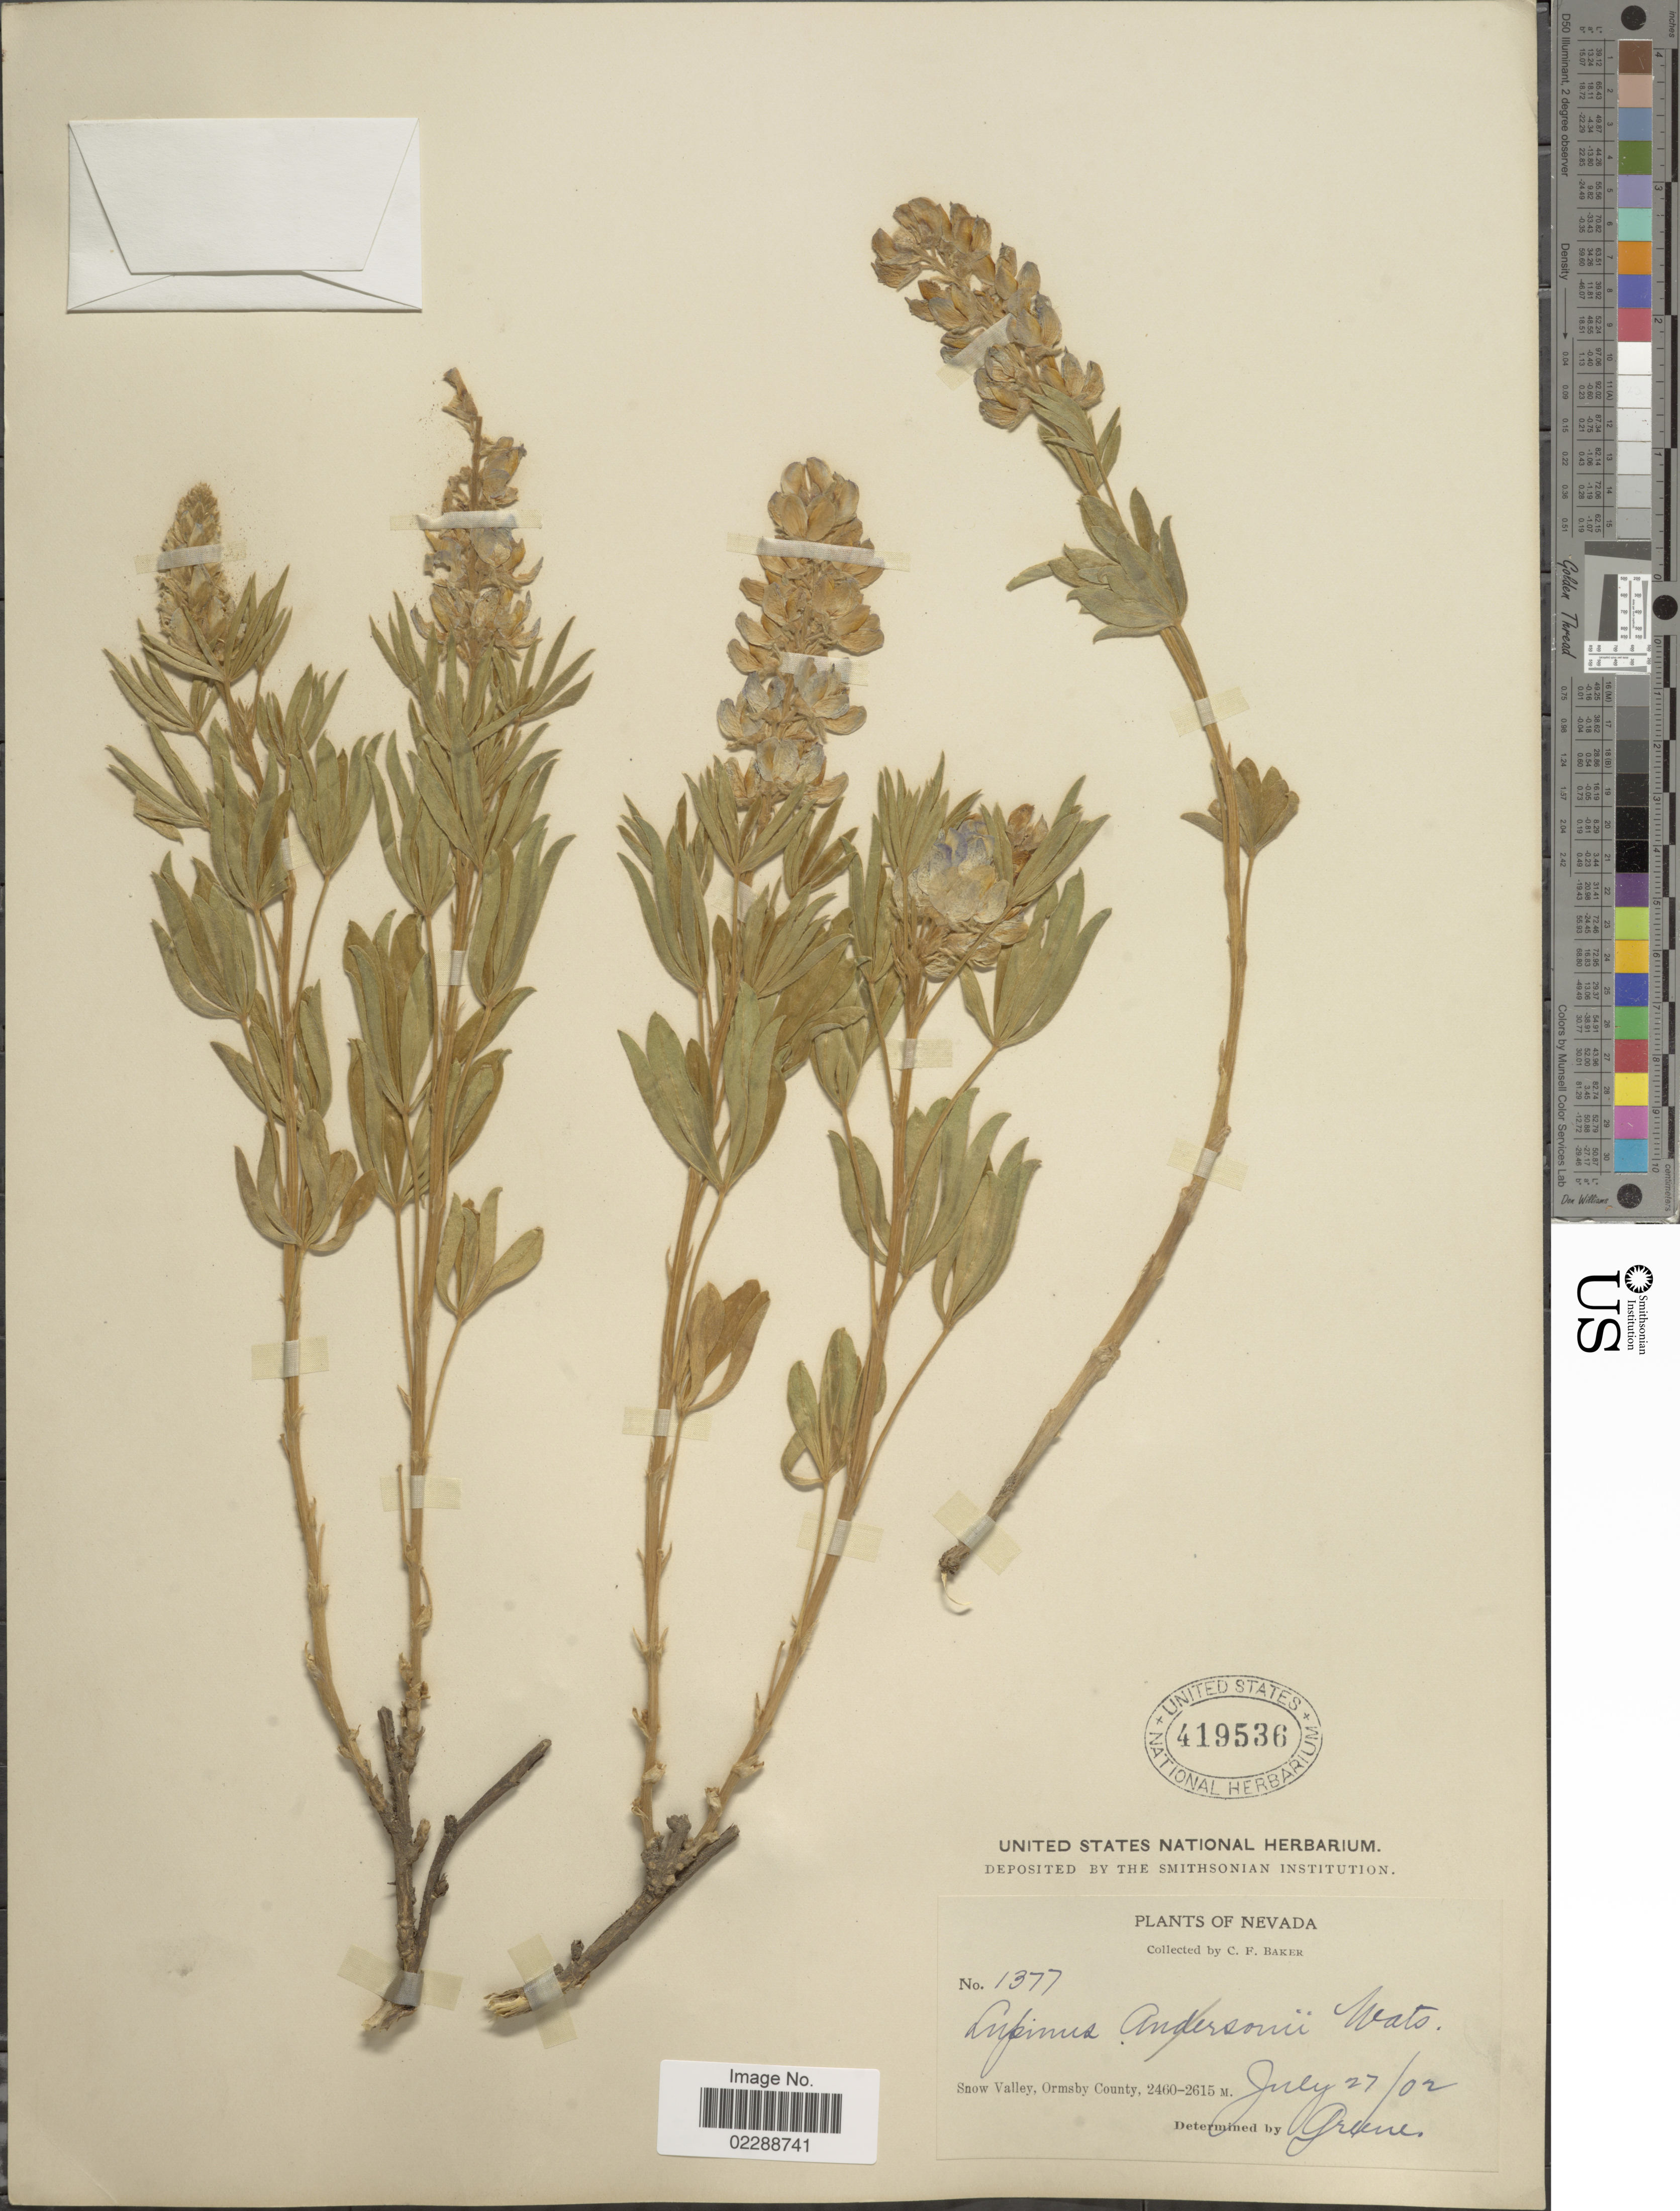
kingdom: Plantae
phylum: Tracheophyta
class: Magnoliopsida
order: Fabales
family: Fabaceae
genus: Lupinus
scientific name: Lupinus sp.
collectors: C. F. Baker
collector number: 1377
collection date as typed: Transcribed d/m/y: 27/7/2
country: United States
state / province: Nevada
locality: Snow Valley, Ormsby County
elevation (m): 2460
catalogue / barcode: US 419536